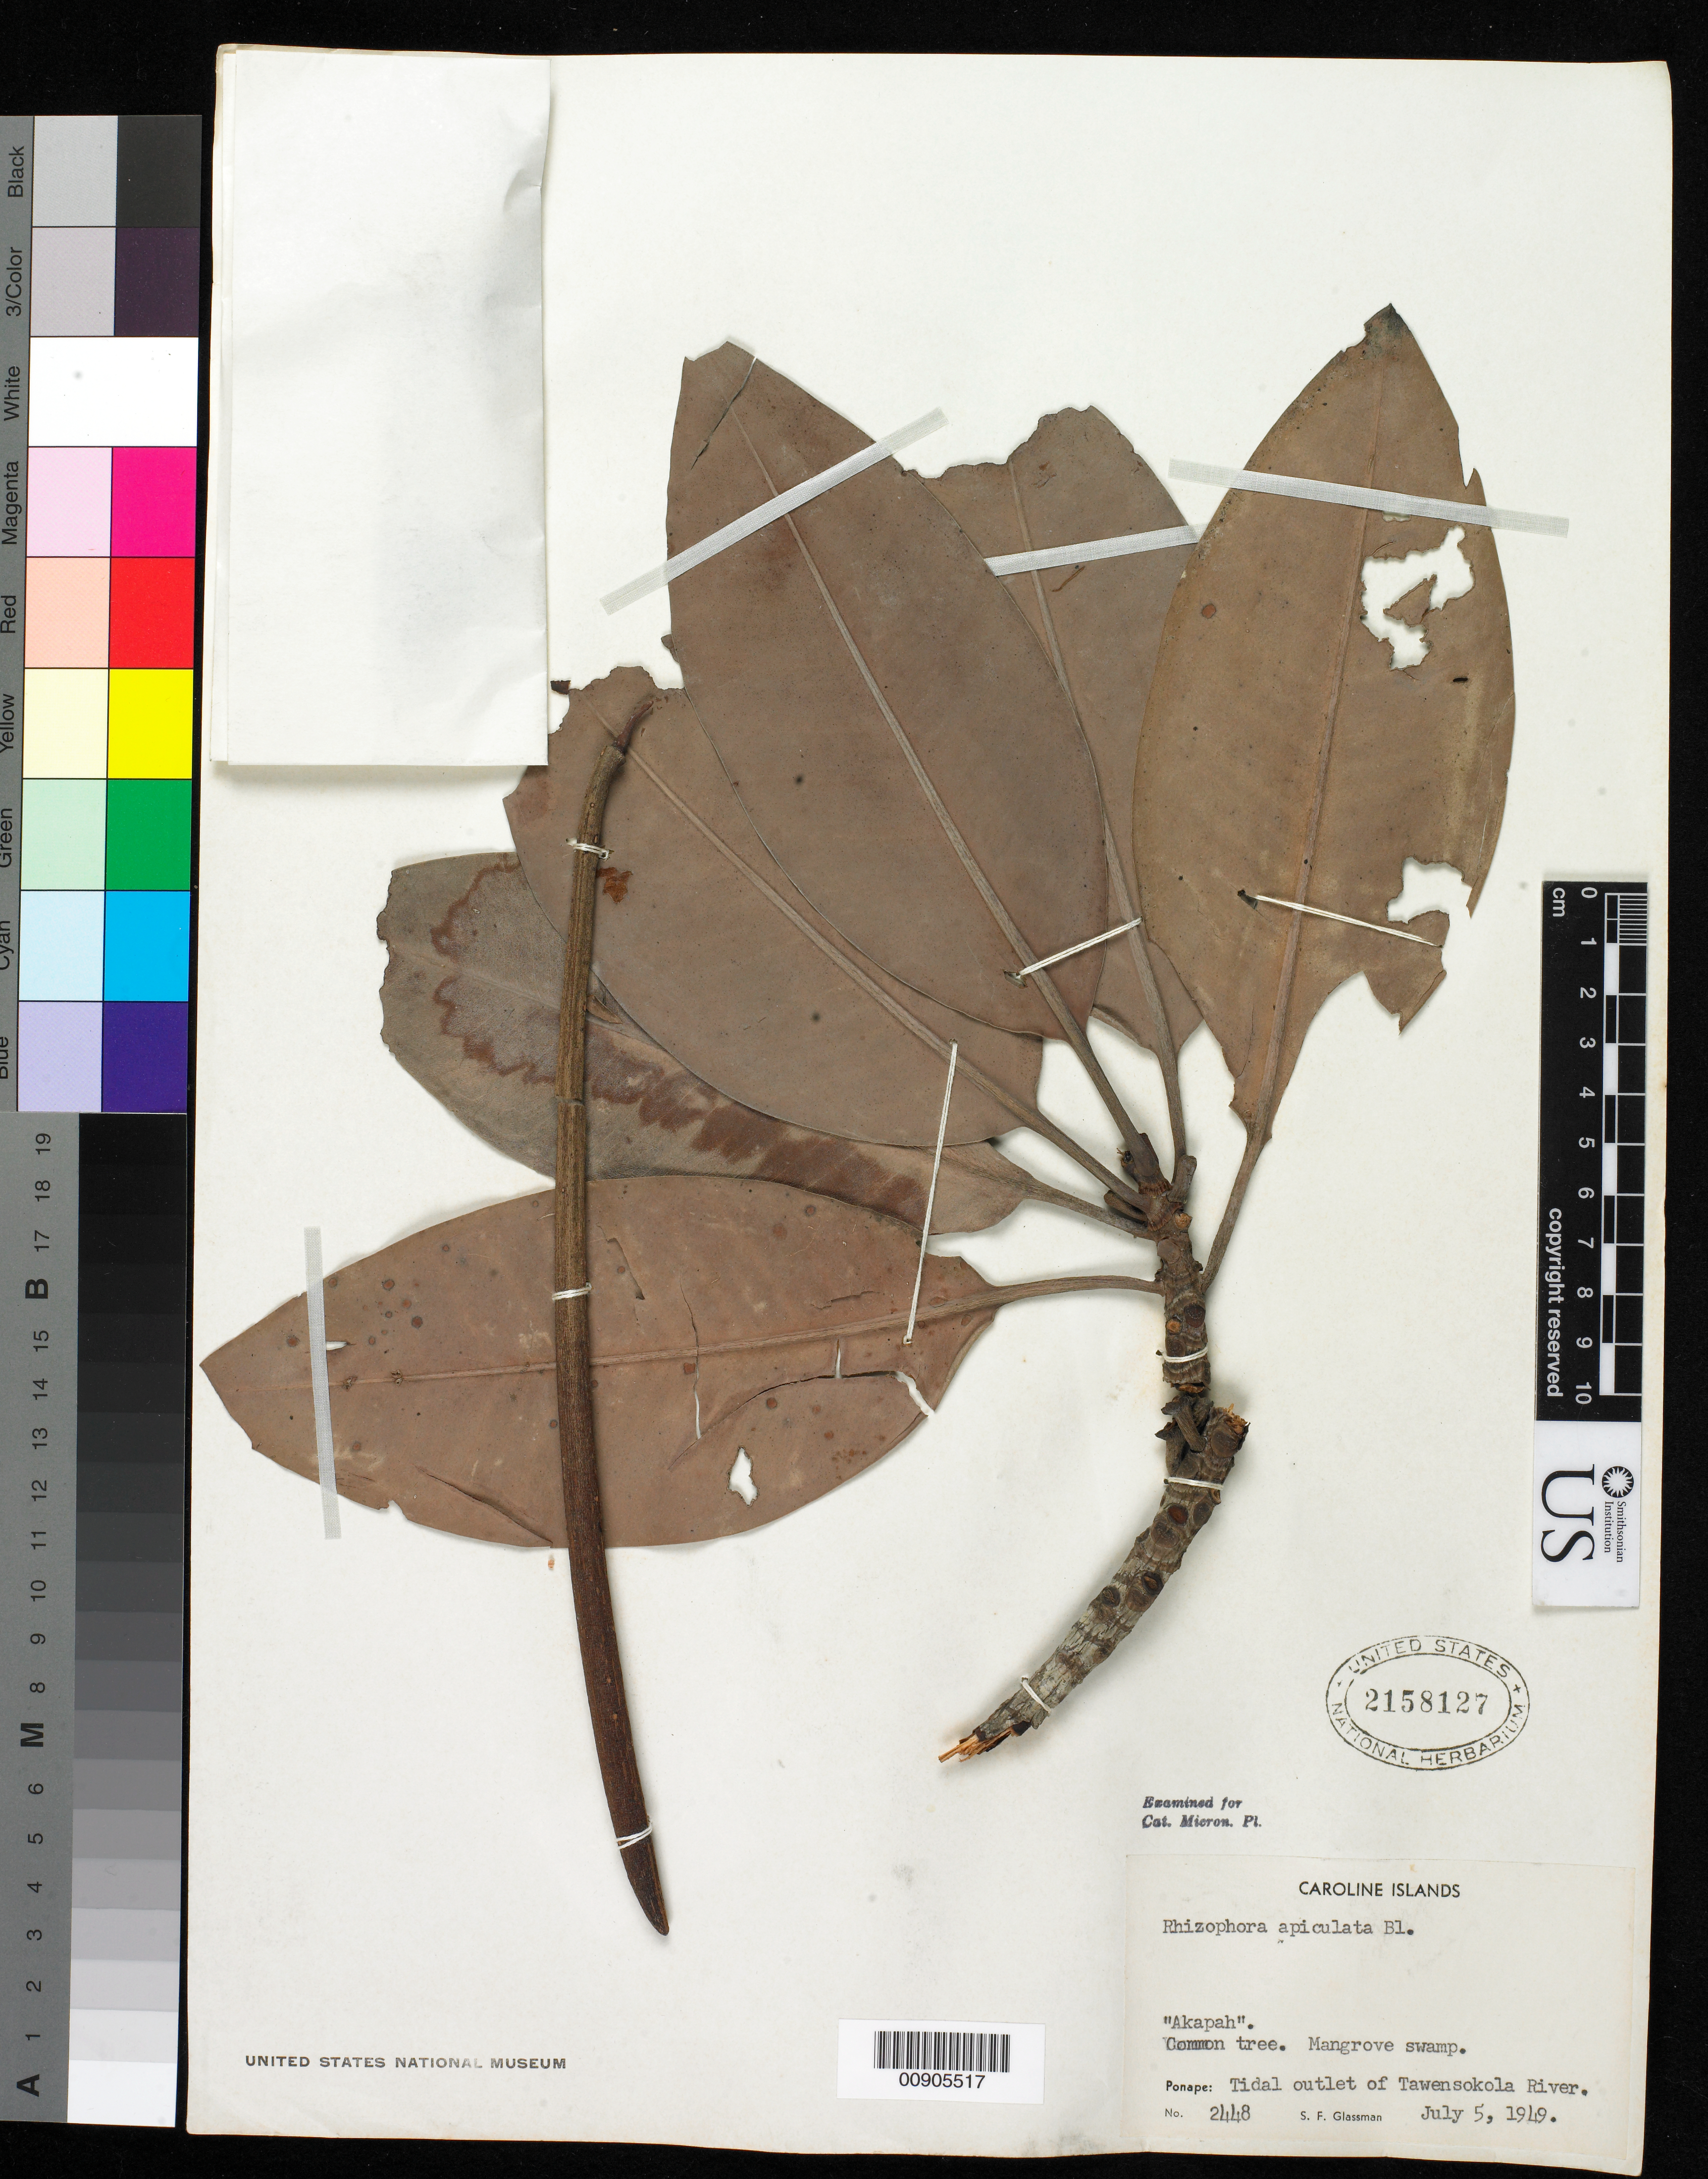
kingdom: Plantae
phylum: Tracheophyta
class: Magnoliopsida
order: Malpighiales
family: Rhizophoraceae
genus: Rhizophora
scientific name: Rhizophora apiculata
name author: Blume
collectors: S. F. Glassman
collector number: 2448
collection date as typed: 05 Jul 1949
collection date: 1949-07-05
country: Micronesia, Federated States of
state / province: Pohnpei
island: Pohnpei [Ponape]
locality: Tidal outlet of Tawenskola River.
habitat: Common tree. Mangrove swamp.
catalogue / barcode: US 2158127